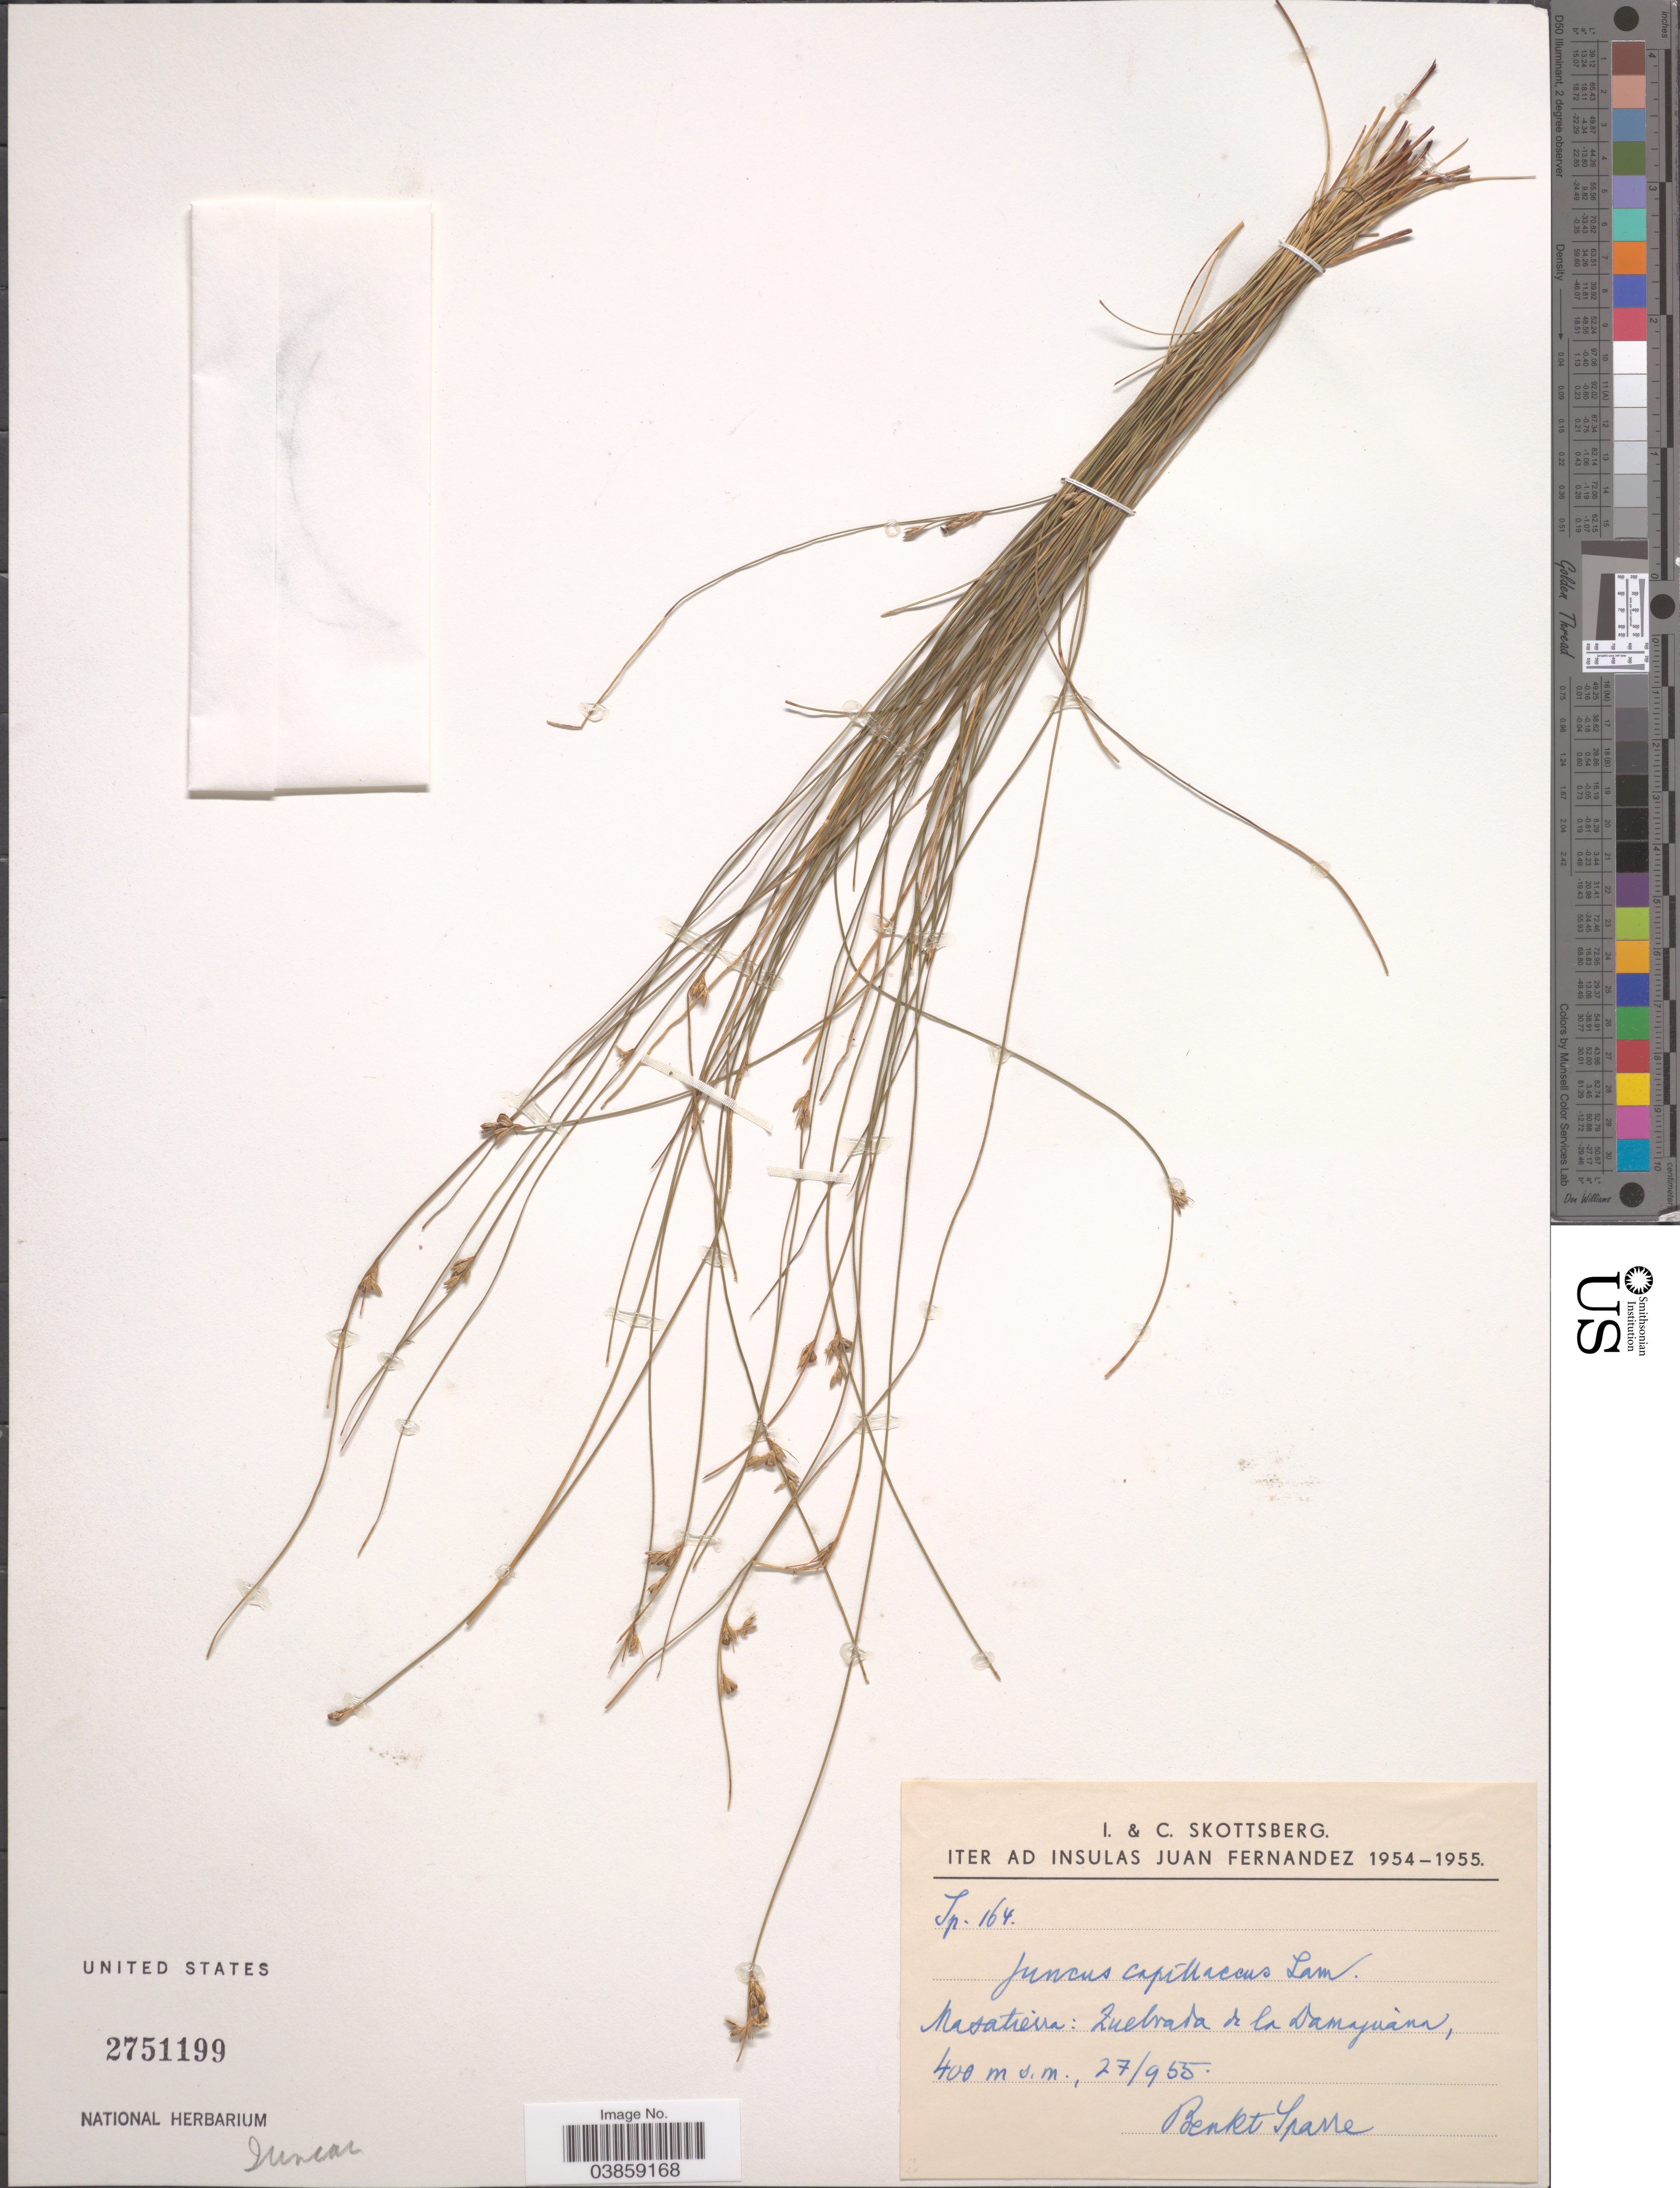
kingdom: Plantae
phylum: Tracheophyta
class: Liliopsida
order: Poales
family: Juncaceae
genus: Juncus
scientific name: Juncus capillaceus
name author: Lam.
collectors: B. Sparre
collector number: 164?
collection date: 1955-09-27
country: Ecuador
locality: Iter ad Insulas Juan Fernandez. Masatierra: Quebrada de la Damajuana.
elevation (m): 400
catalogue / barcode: US 2751199